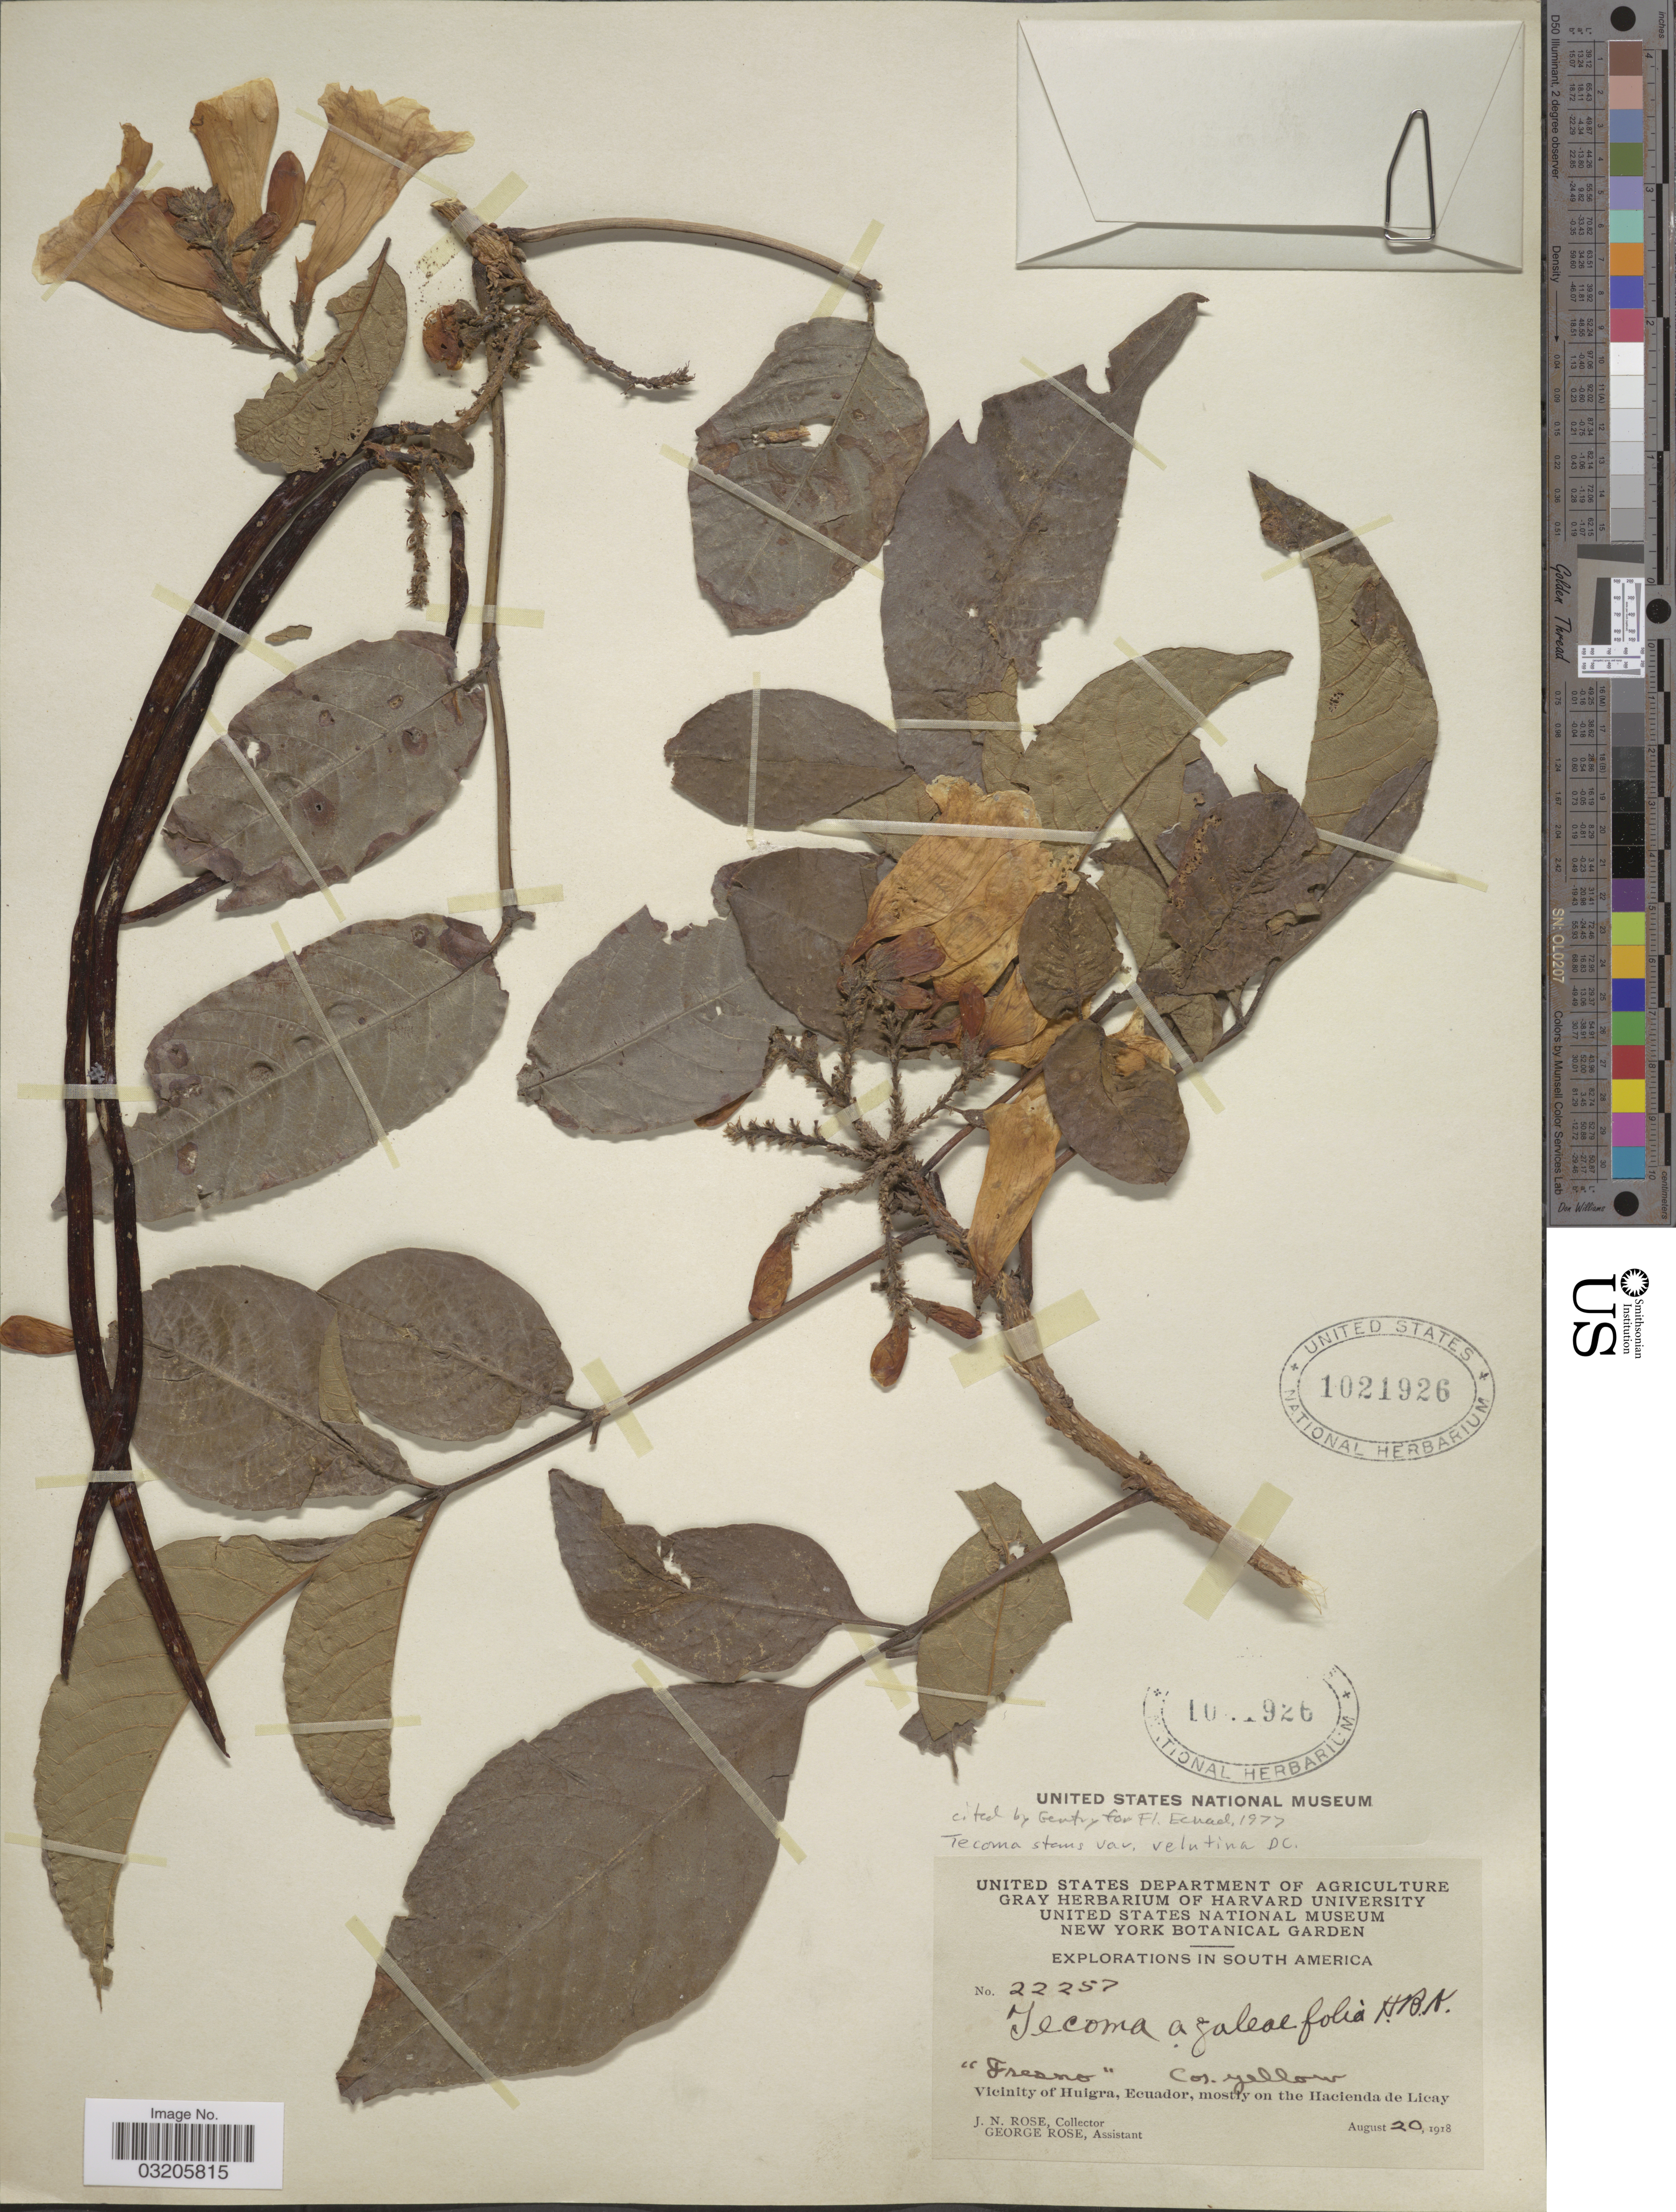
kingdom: Plantae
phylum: Tracheophyta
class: Magnoliopsida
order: Lamiales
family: Bignoniaceae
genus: Tecoma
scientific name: Tecoma stans var. velutina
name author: DC.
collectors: J. N. Rose & G. Rose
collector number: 22257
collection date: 1918-08-20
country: Ecuador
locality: Vicinity of Huigra, Ecuador, mostly on the Hacienda de Licay.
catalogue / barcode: US 1021926